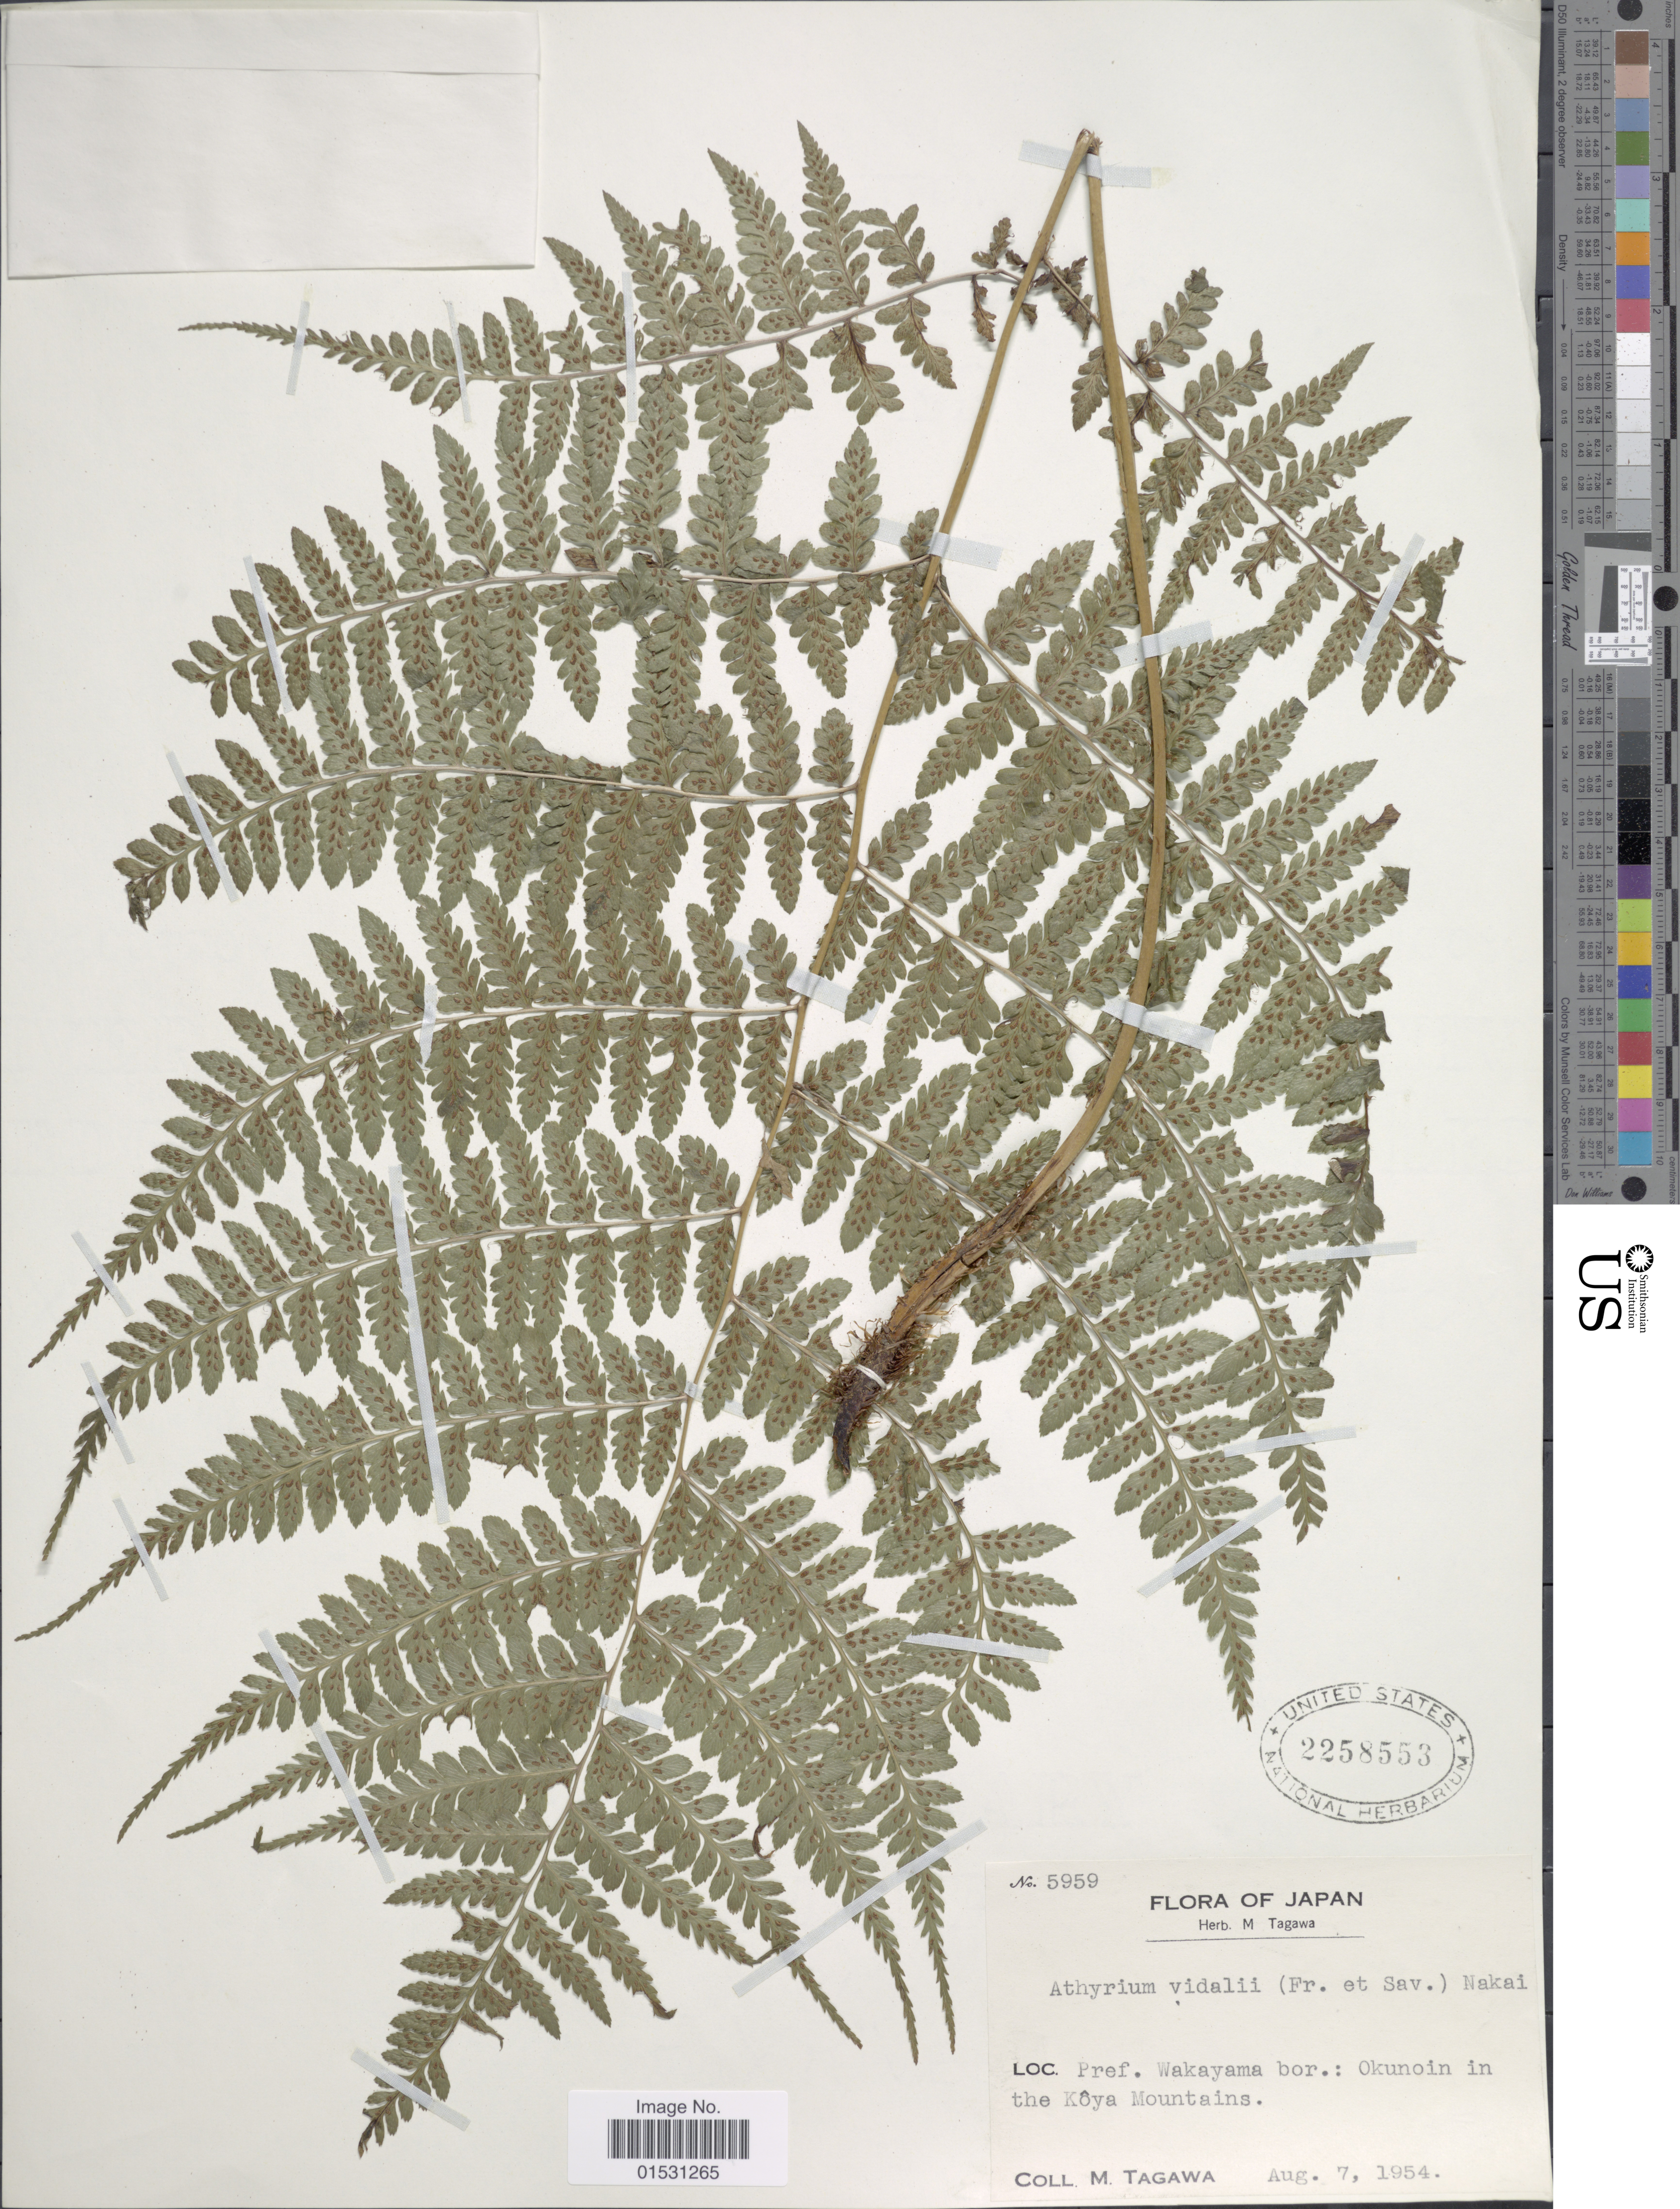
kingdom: Plantae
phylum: Tracheophyta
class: Polypodiopsida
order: Polypodiales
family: Athyriaceae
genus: Athyrium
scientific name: Athyrium vidalii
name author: (Franch. & Sav.) Nakai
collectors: M. Tagawa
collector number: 5959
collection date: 1954-08-07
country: Japan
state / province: Wakayama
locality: Pref. Wakayama bor.: Okunoin in the Koya Mountains.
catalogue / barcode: US 2258553